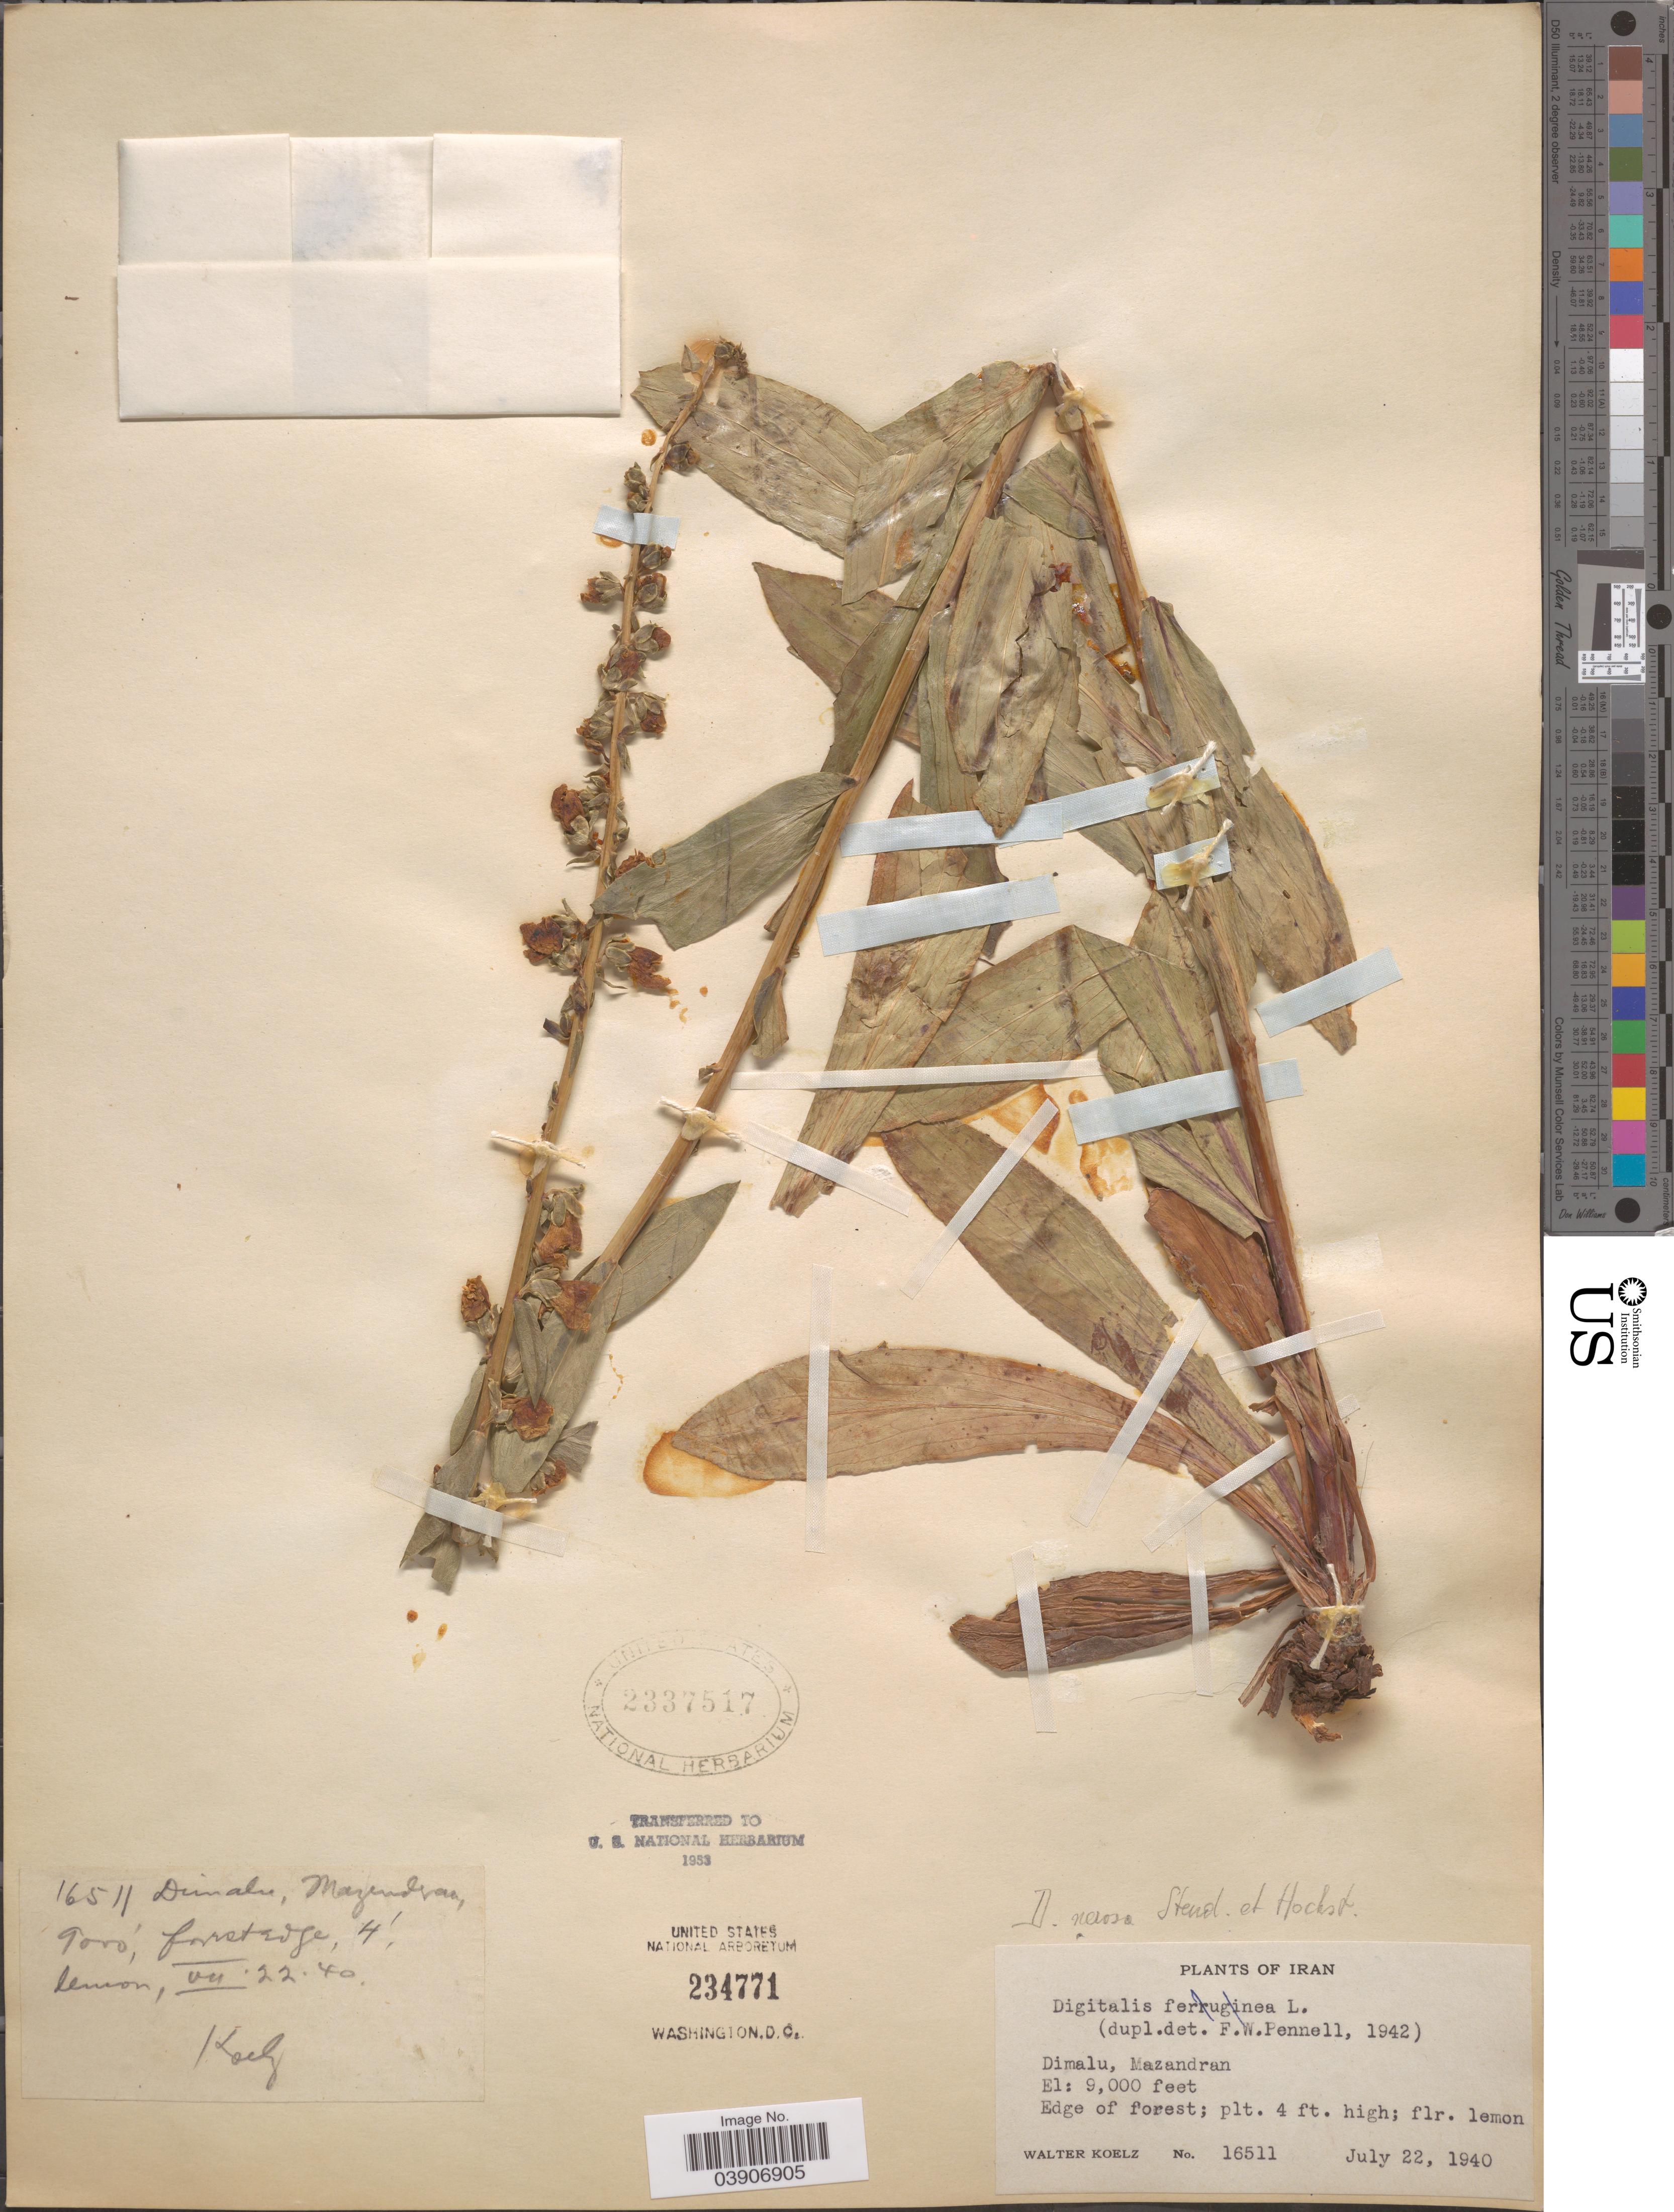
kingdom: Plantae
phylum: Tracheophyta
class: Magnoliopsida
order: Lamiales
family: Plantaginaceae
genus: Digitalis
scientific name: Digitalis nervosa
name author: Steud. & Hochst. ex Benth.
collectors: W. N. Koelz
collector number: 16511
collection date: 1940-07-22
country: Iran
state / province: Mazandaran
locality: Dimalu, Mazandran. Edge of forest.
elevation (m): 2743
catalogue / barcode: US 234771